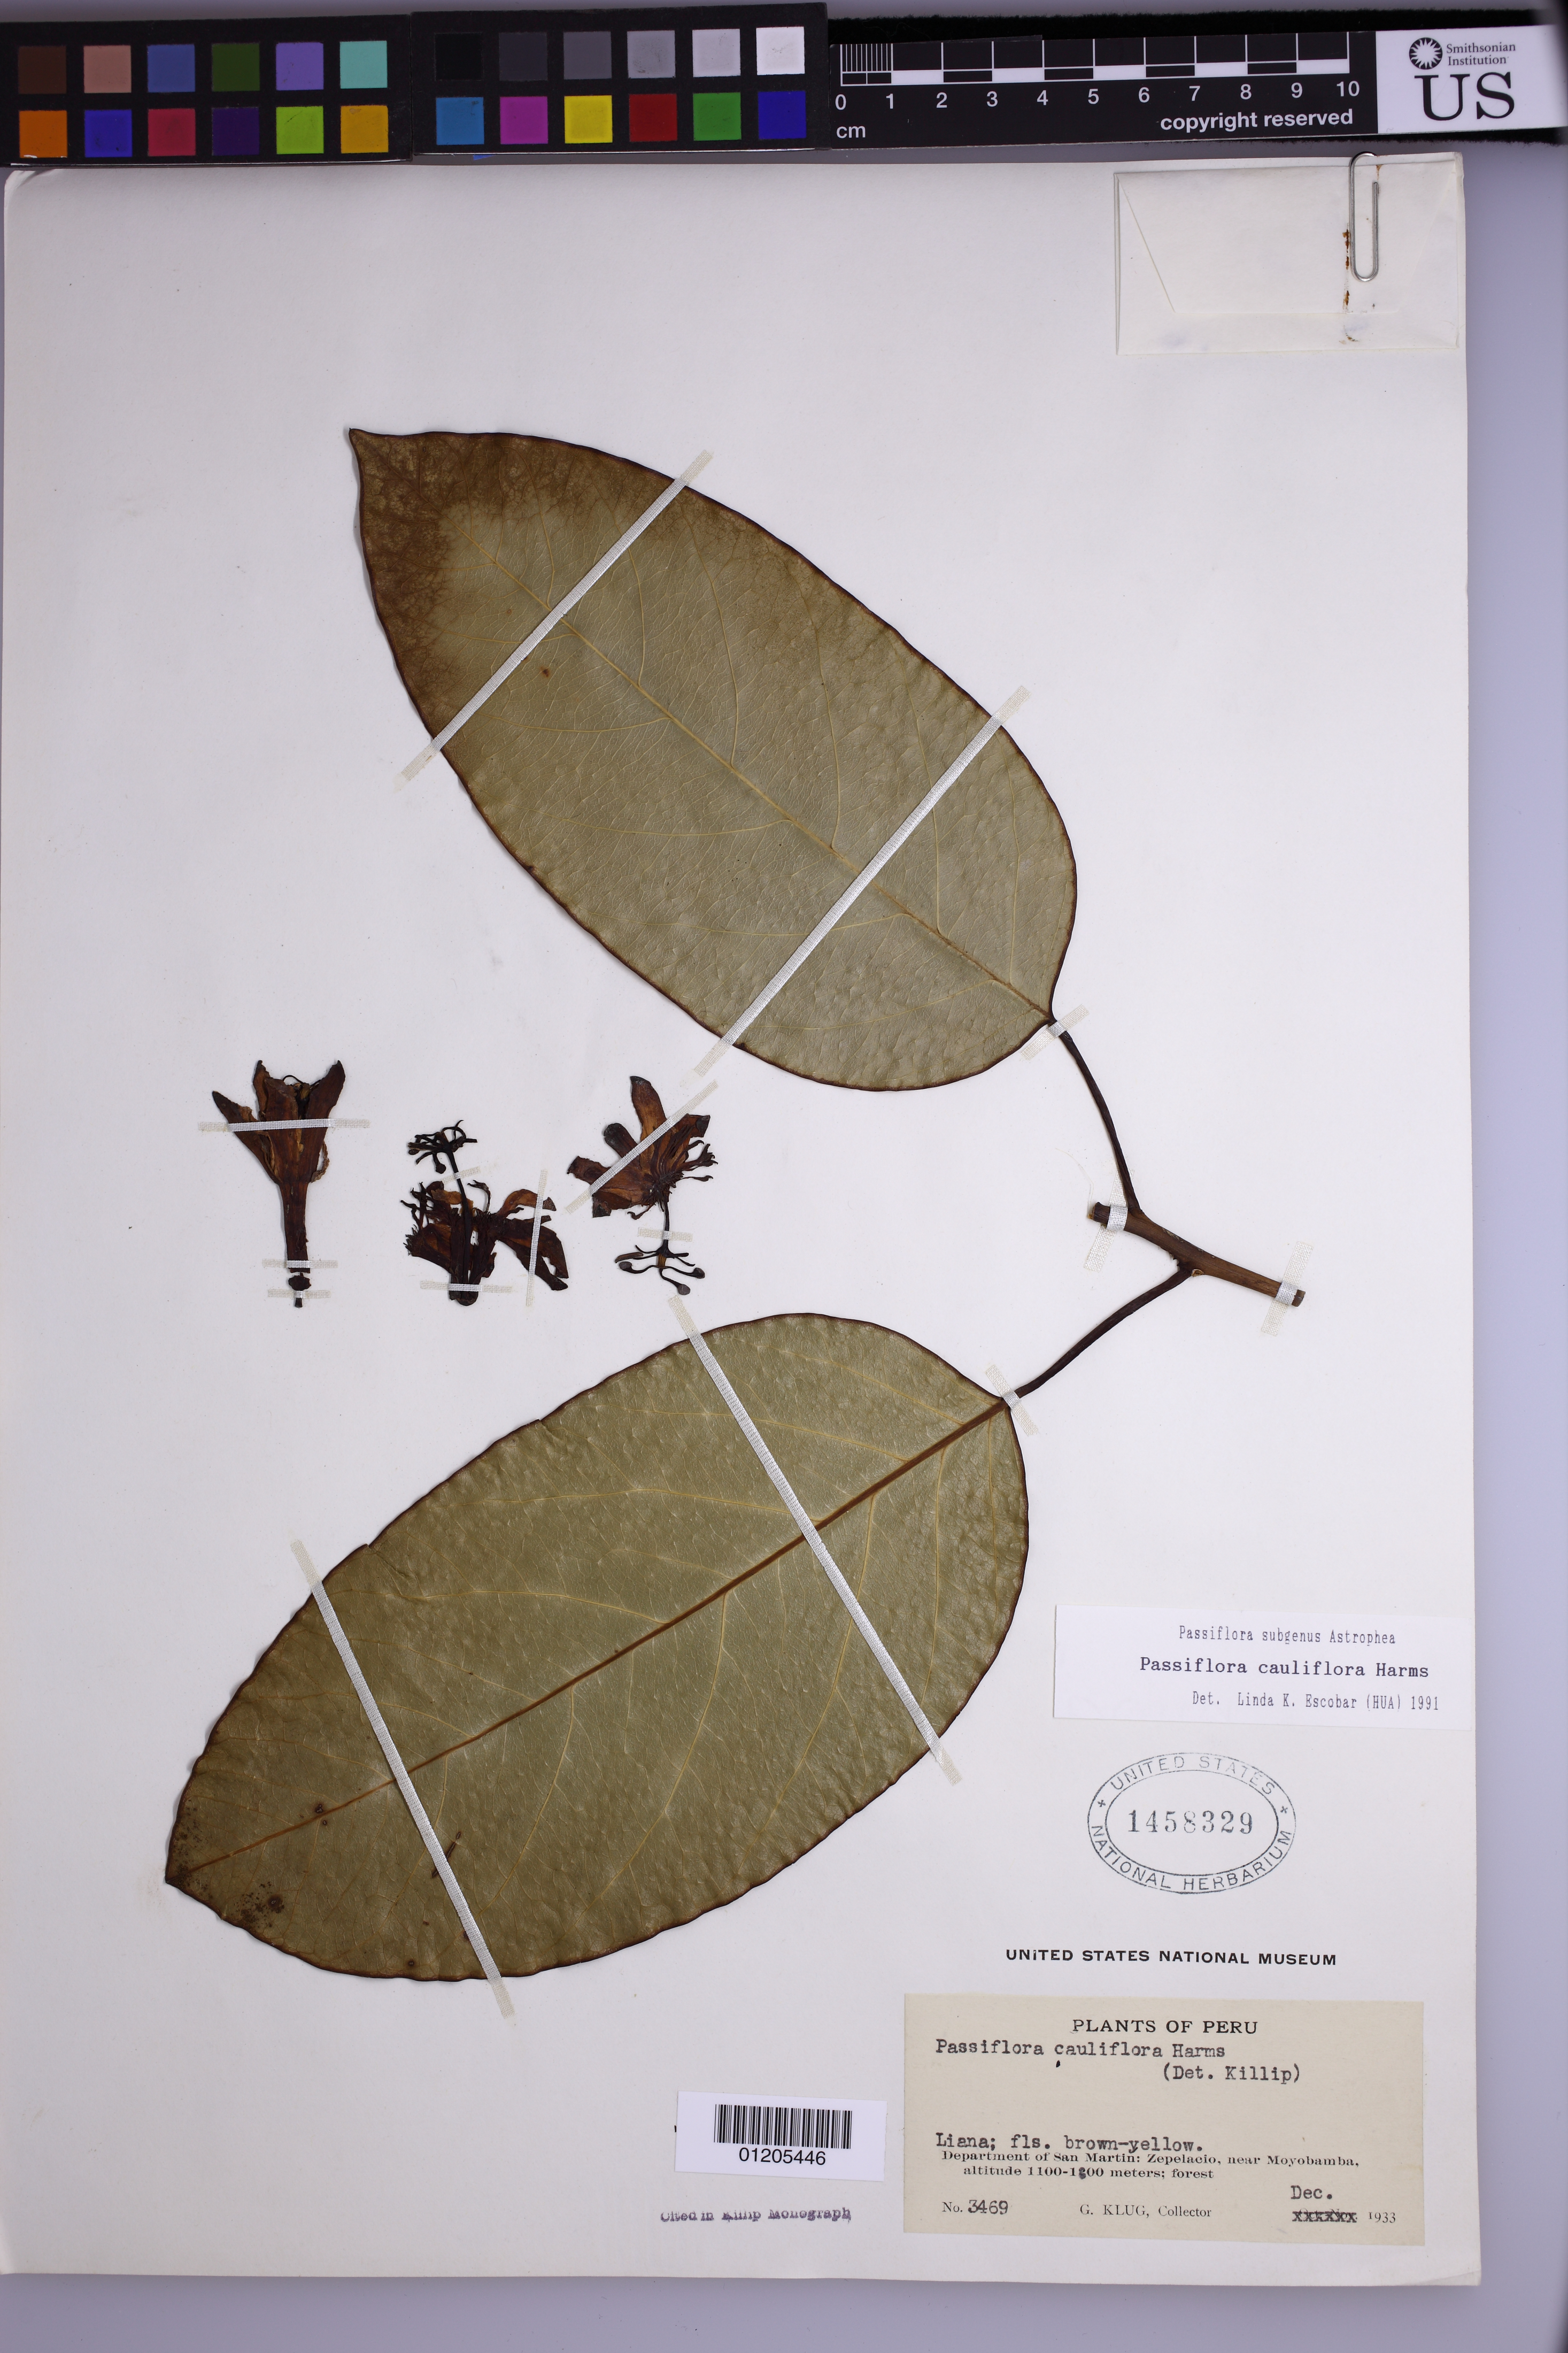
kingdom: Plantae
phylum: Tracheophyta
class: Magnoliopsida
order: Malpighiales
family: Passifloraceae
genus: Passiflora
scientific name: Passiflora cauliflora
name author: Harms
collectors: G. Klug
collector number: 3469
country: Peru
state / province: San Martín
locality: Department of San Martin: Zepelacio, near Moyobamba.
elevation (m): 1100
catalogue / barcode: US 1458329